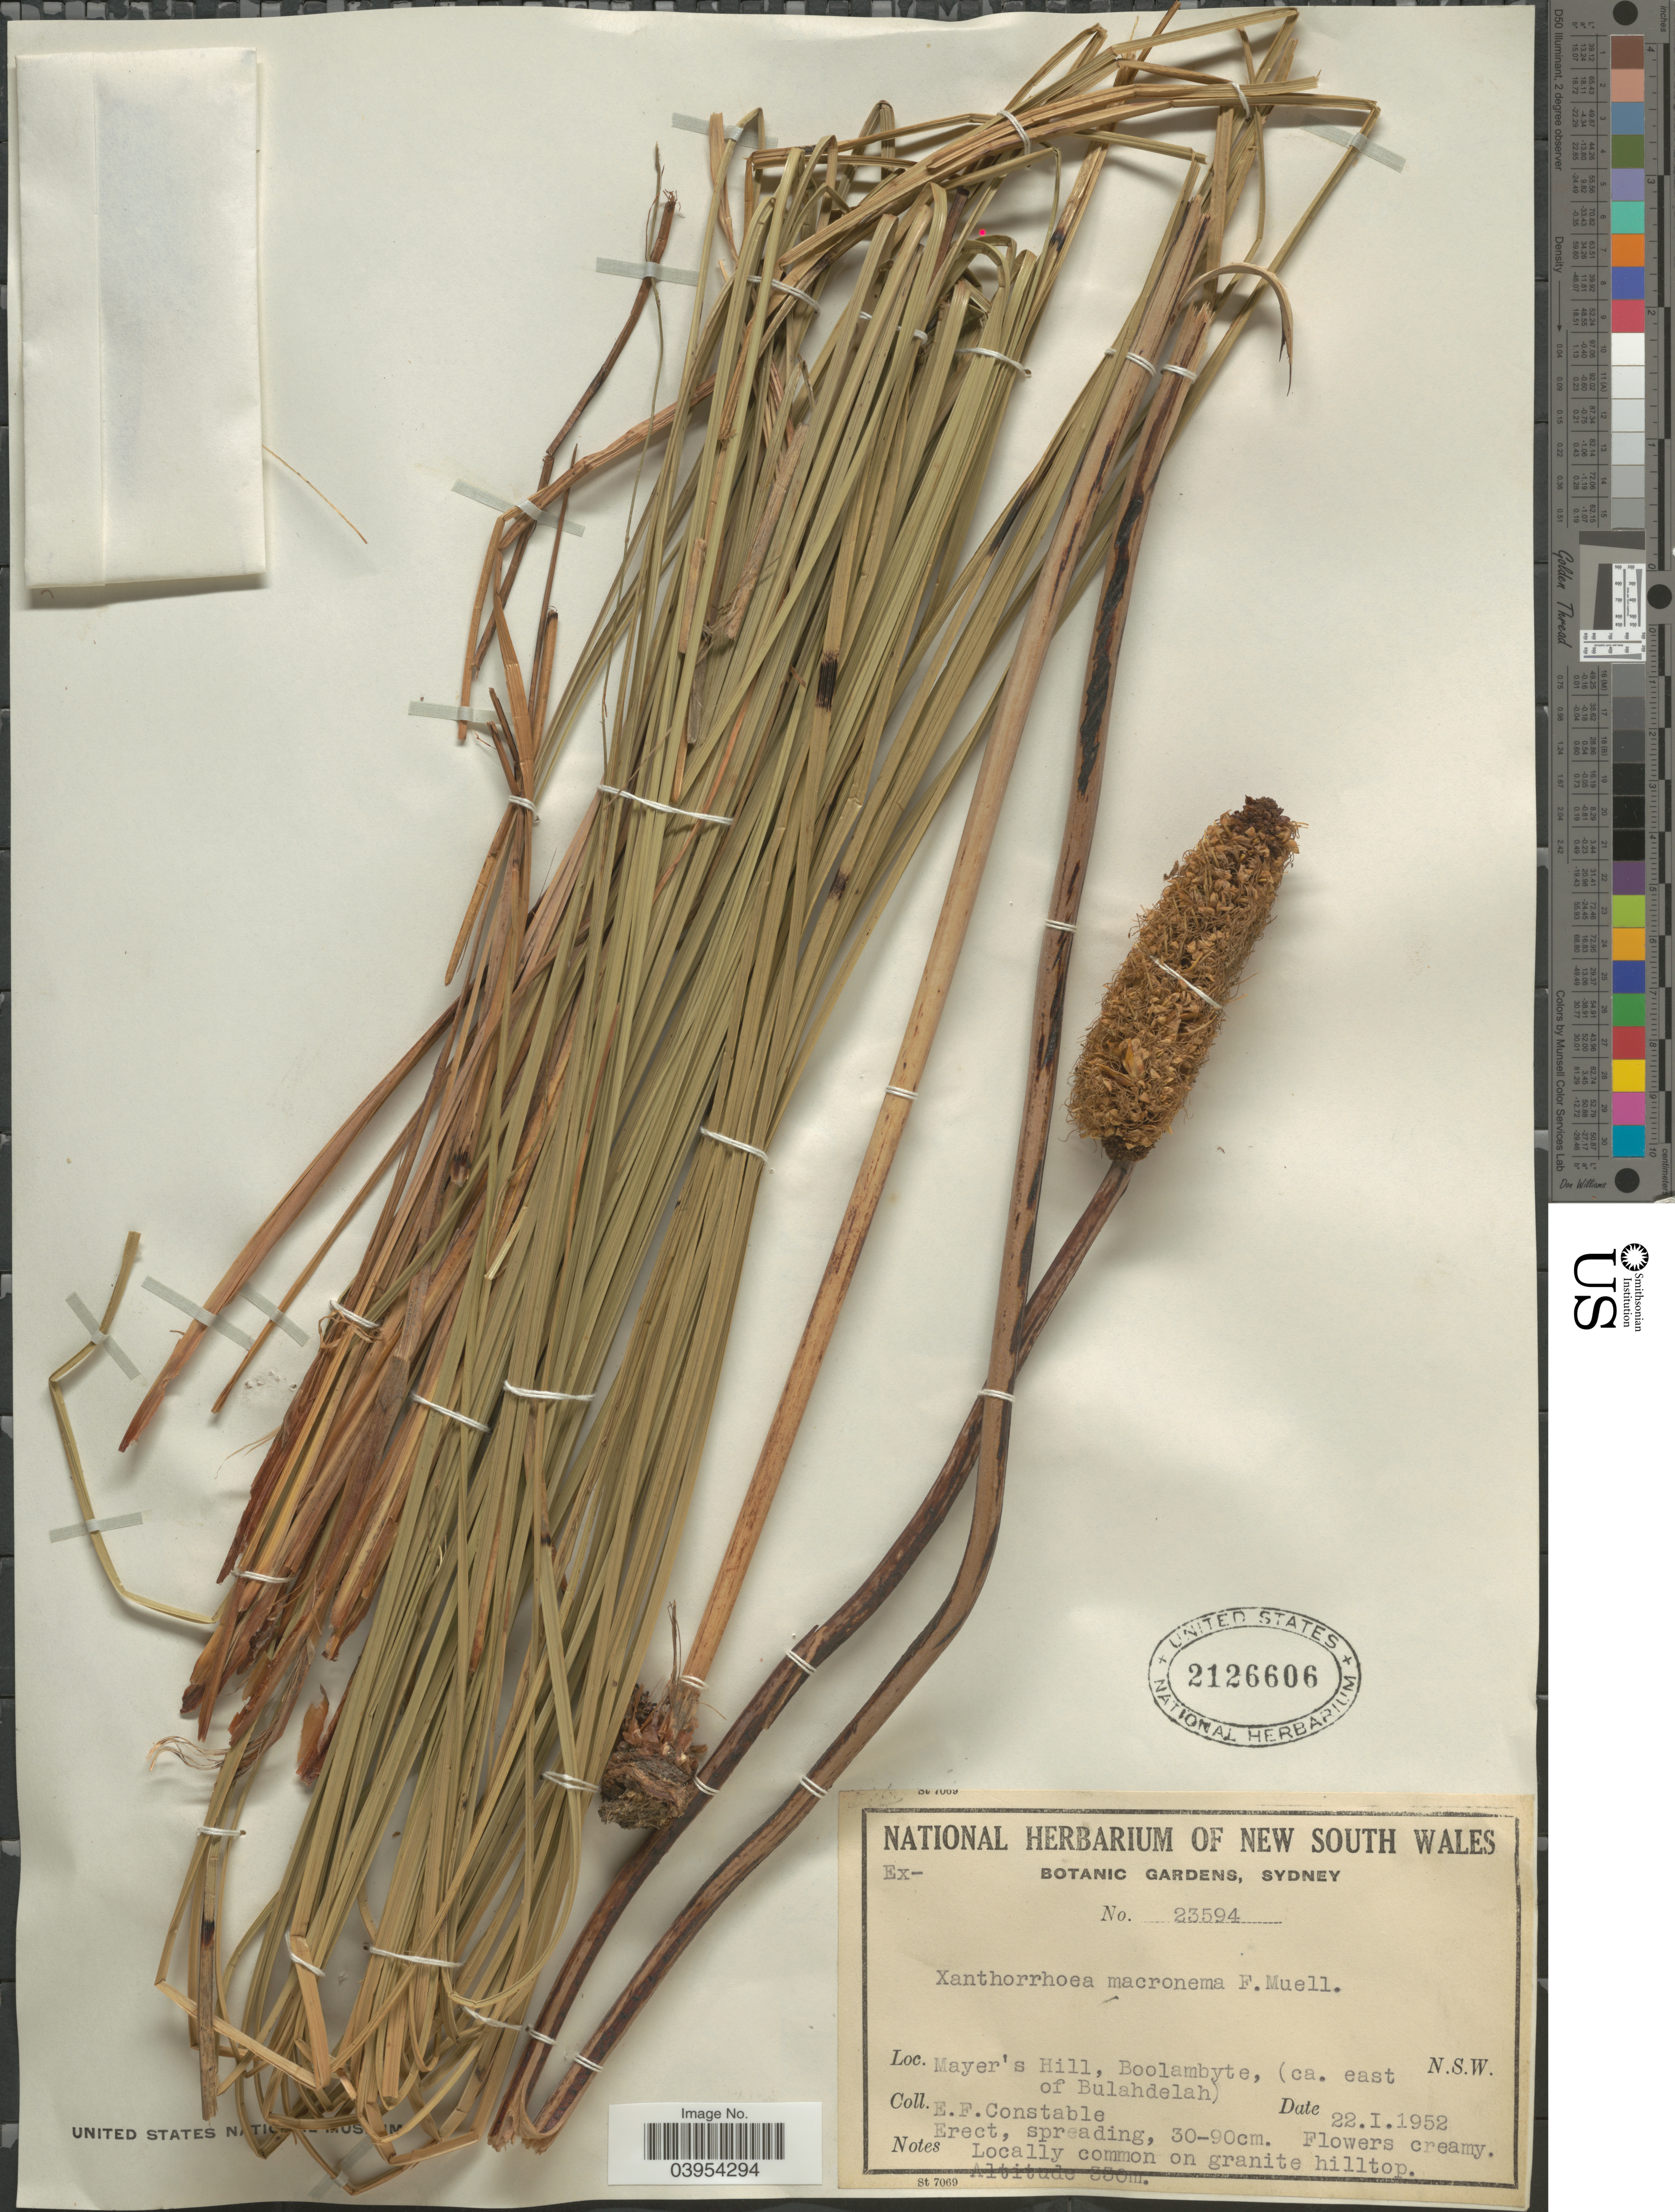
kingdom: Plantae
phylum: Tracheophyta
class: Liliopsida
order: Asparagales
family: Asphodelaceae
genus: Xanthorrhoea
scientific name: Xanthorrhoea macronema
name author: F. Muell. ex Benth.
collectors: E. F. Constable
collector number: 23594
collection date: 1952-01-22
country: Australia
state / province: New South Wales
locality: Mayer's Hill, Boolambyte, (ca. east of Bulahdelah).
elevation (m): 330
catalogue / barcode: US 2126606